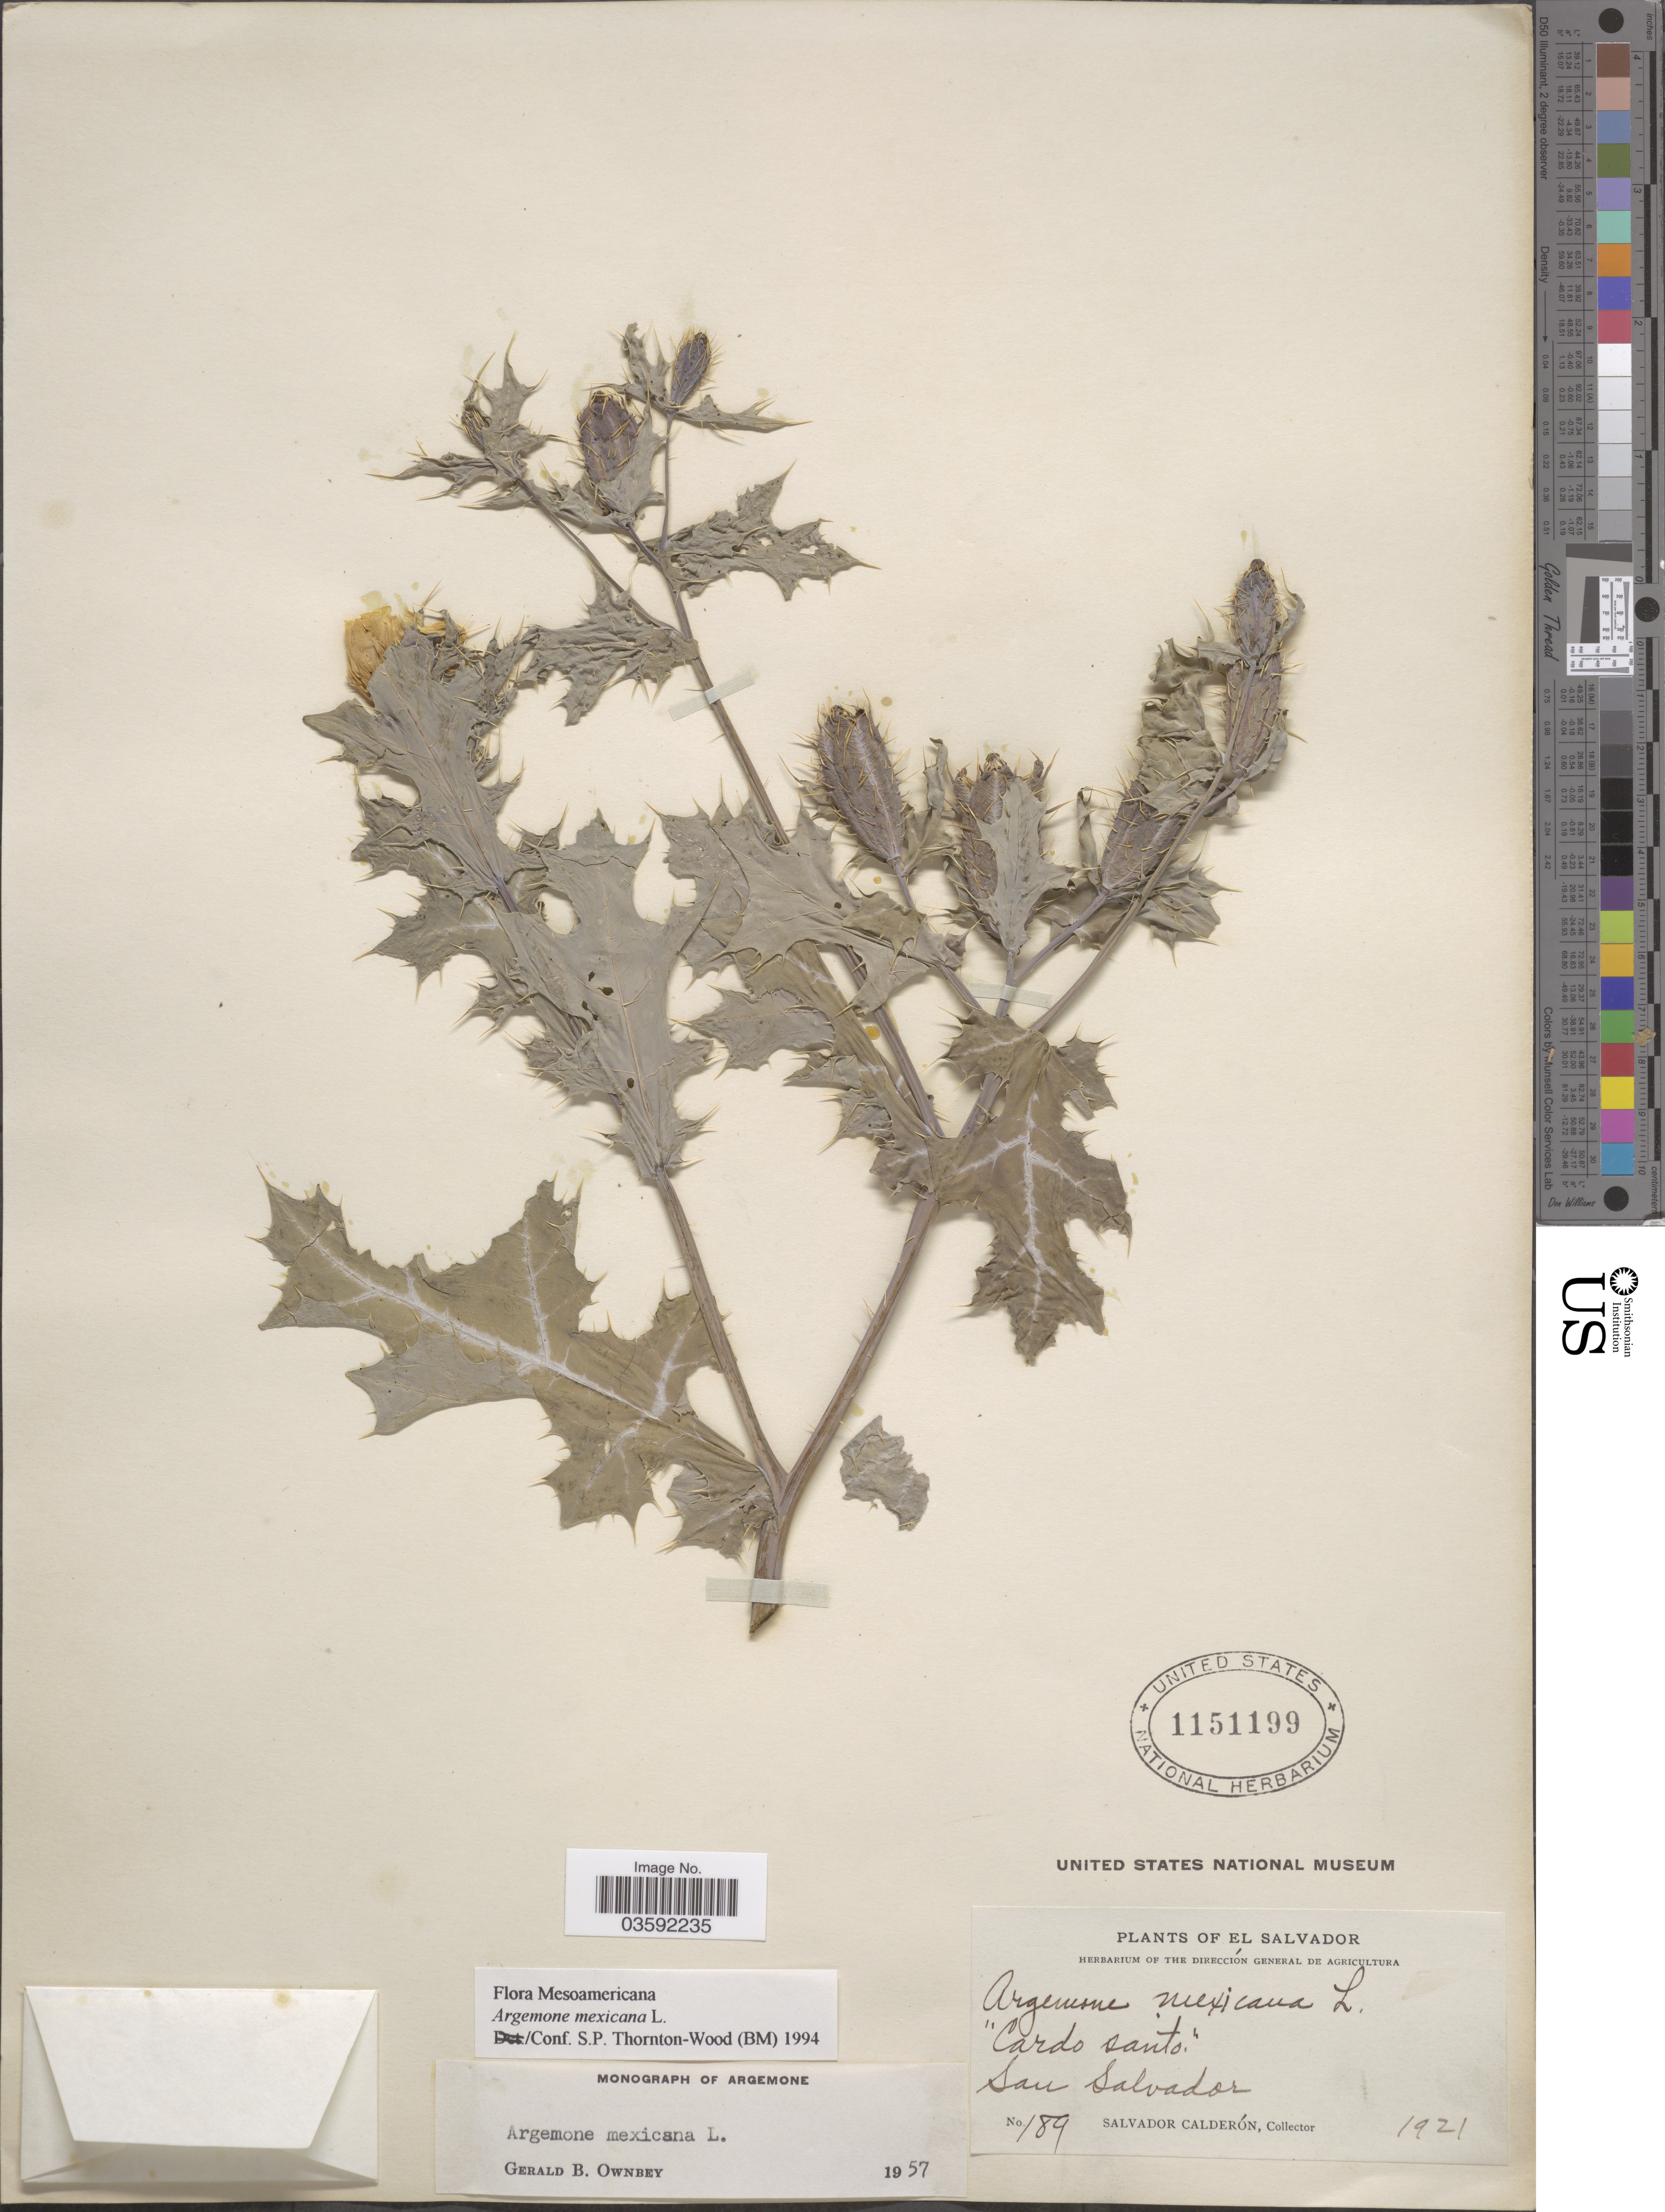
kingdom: Plantae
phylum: Tracheophyta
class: Magnoliopsida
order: Ranunculales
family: Papaveraceae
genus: Argemone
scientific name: Argemone mexicana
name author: L.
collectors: S. Calderón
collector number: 189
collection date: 1921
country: El Salvador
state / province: San Salvador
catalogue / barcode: US 1151199